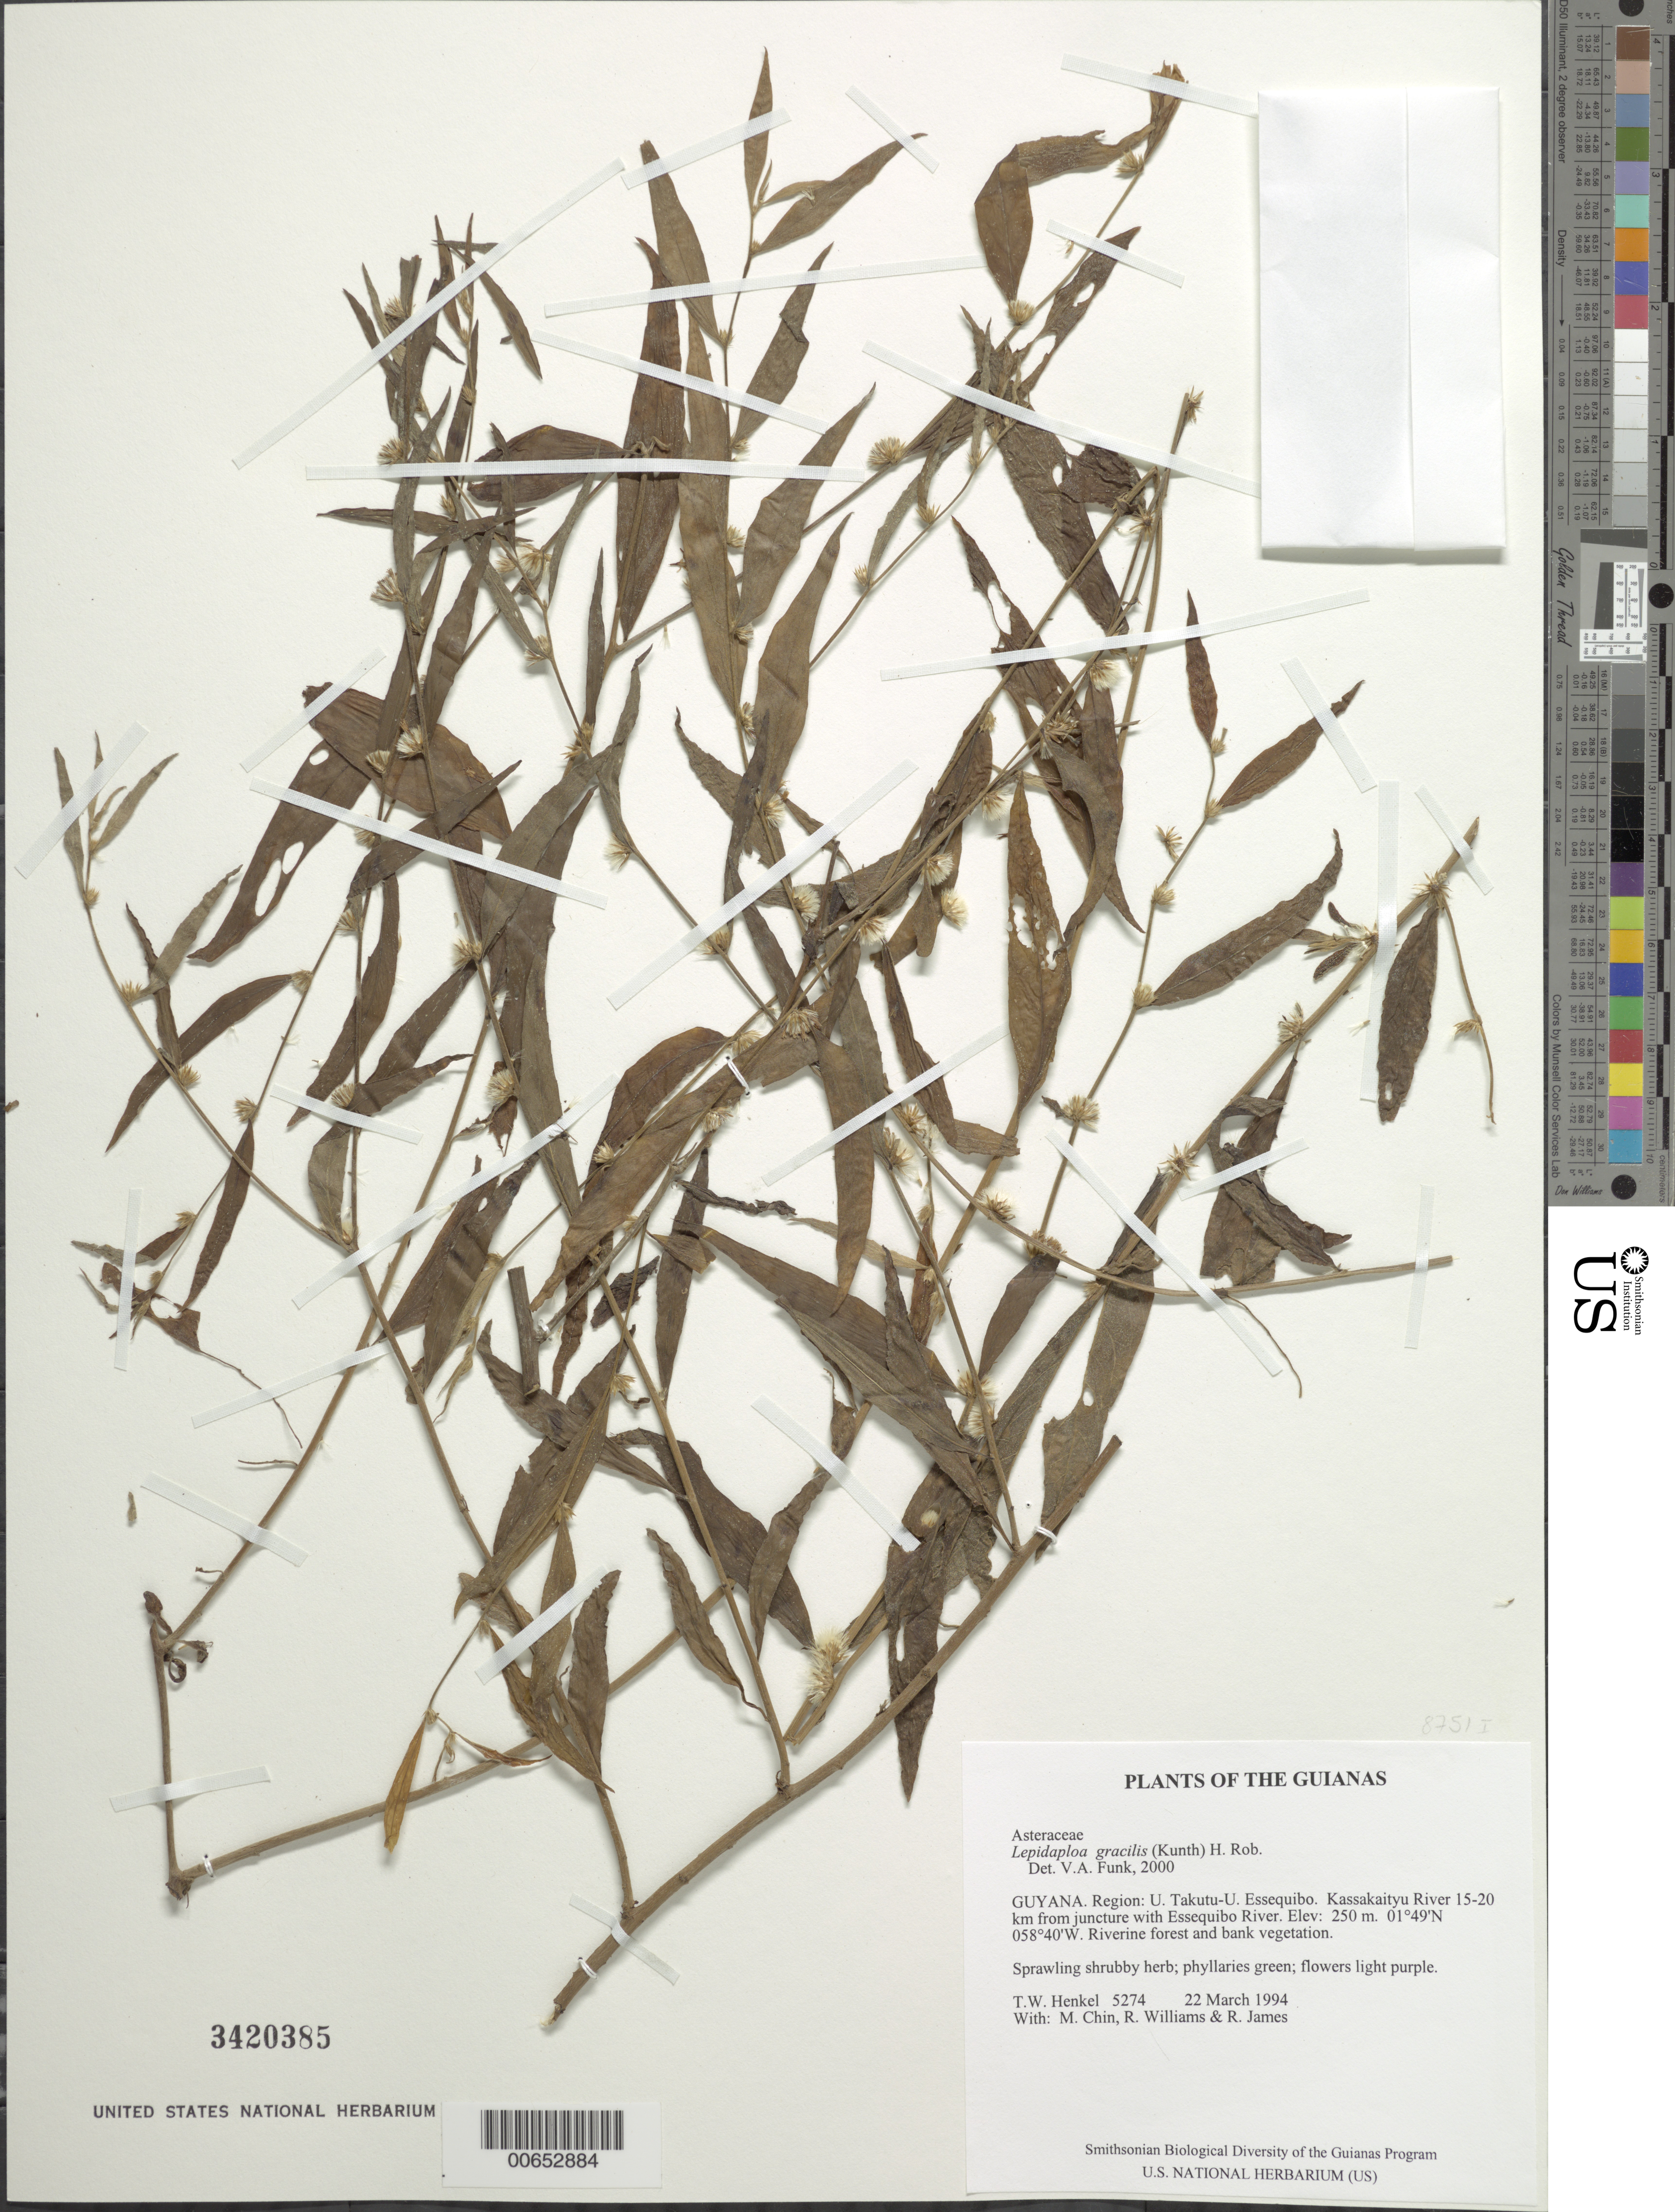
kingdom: Plantae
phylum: Tracheophyta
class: Magnoliopsida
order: Asterales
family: Asteraceae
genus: Lepidaploa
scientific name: Lepidaploa gracilis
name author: (Kunth) H. Rob.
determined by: Funk, Vicki A., (BOT), Smithsonian Institution - National Museum of Natural History (UNITED STATES)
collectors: T. Henkel, M. Chin, R. Williams & R. James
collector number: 5274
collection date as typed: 22 March 1994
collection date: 1994-03-22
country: Guyana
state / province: U. Takutu-U. Essequibo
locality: Kassakaityu River 15-20 km from juncture with Essequibo River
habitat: Riverine forest and bank vegetation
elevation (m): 250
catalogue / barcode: US 3420385